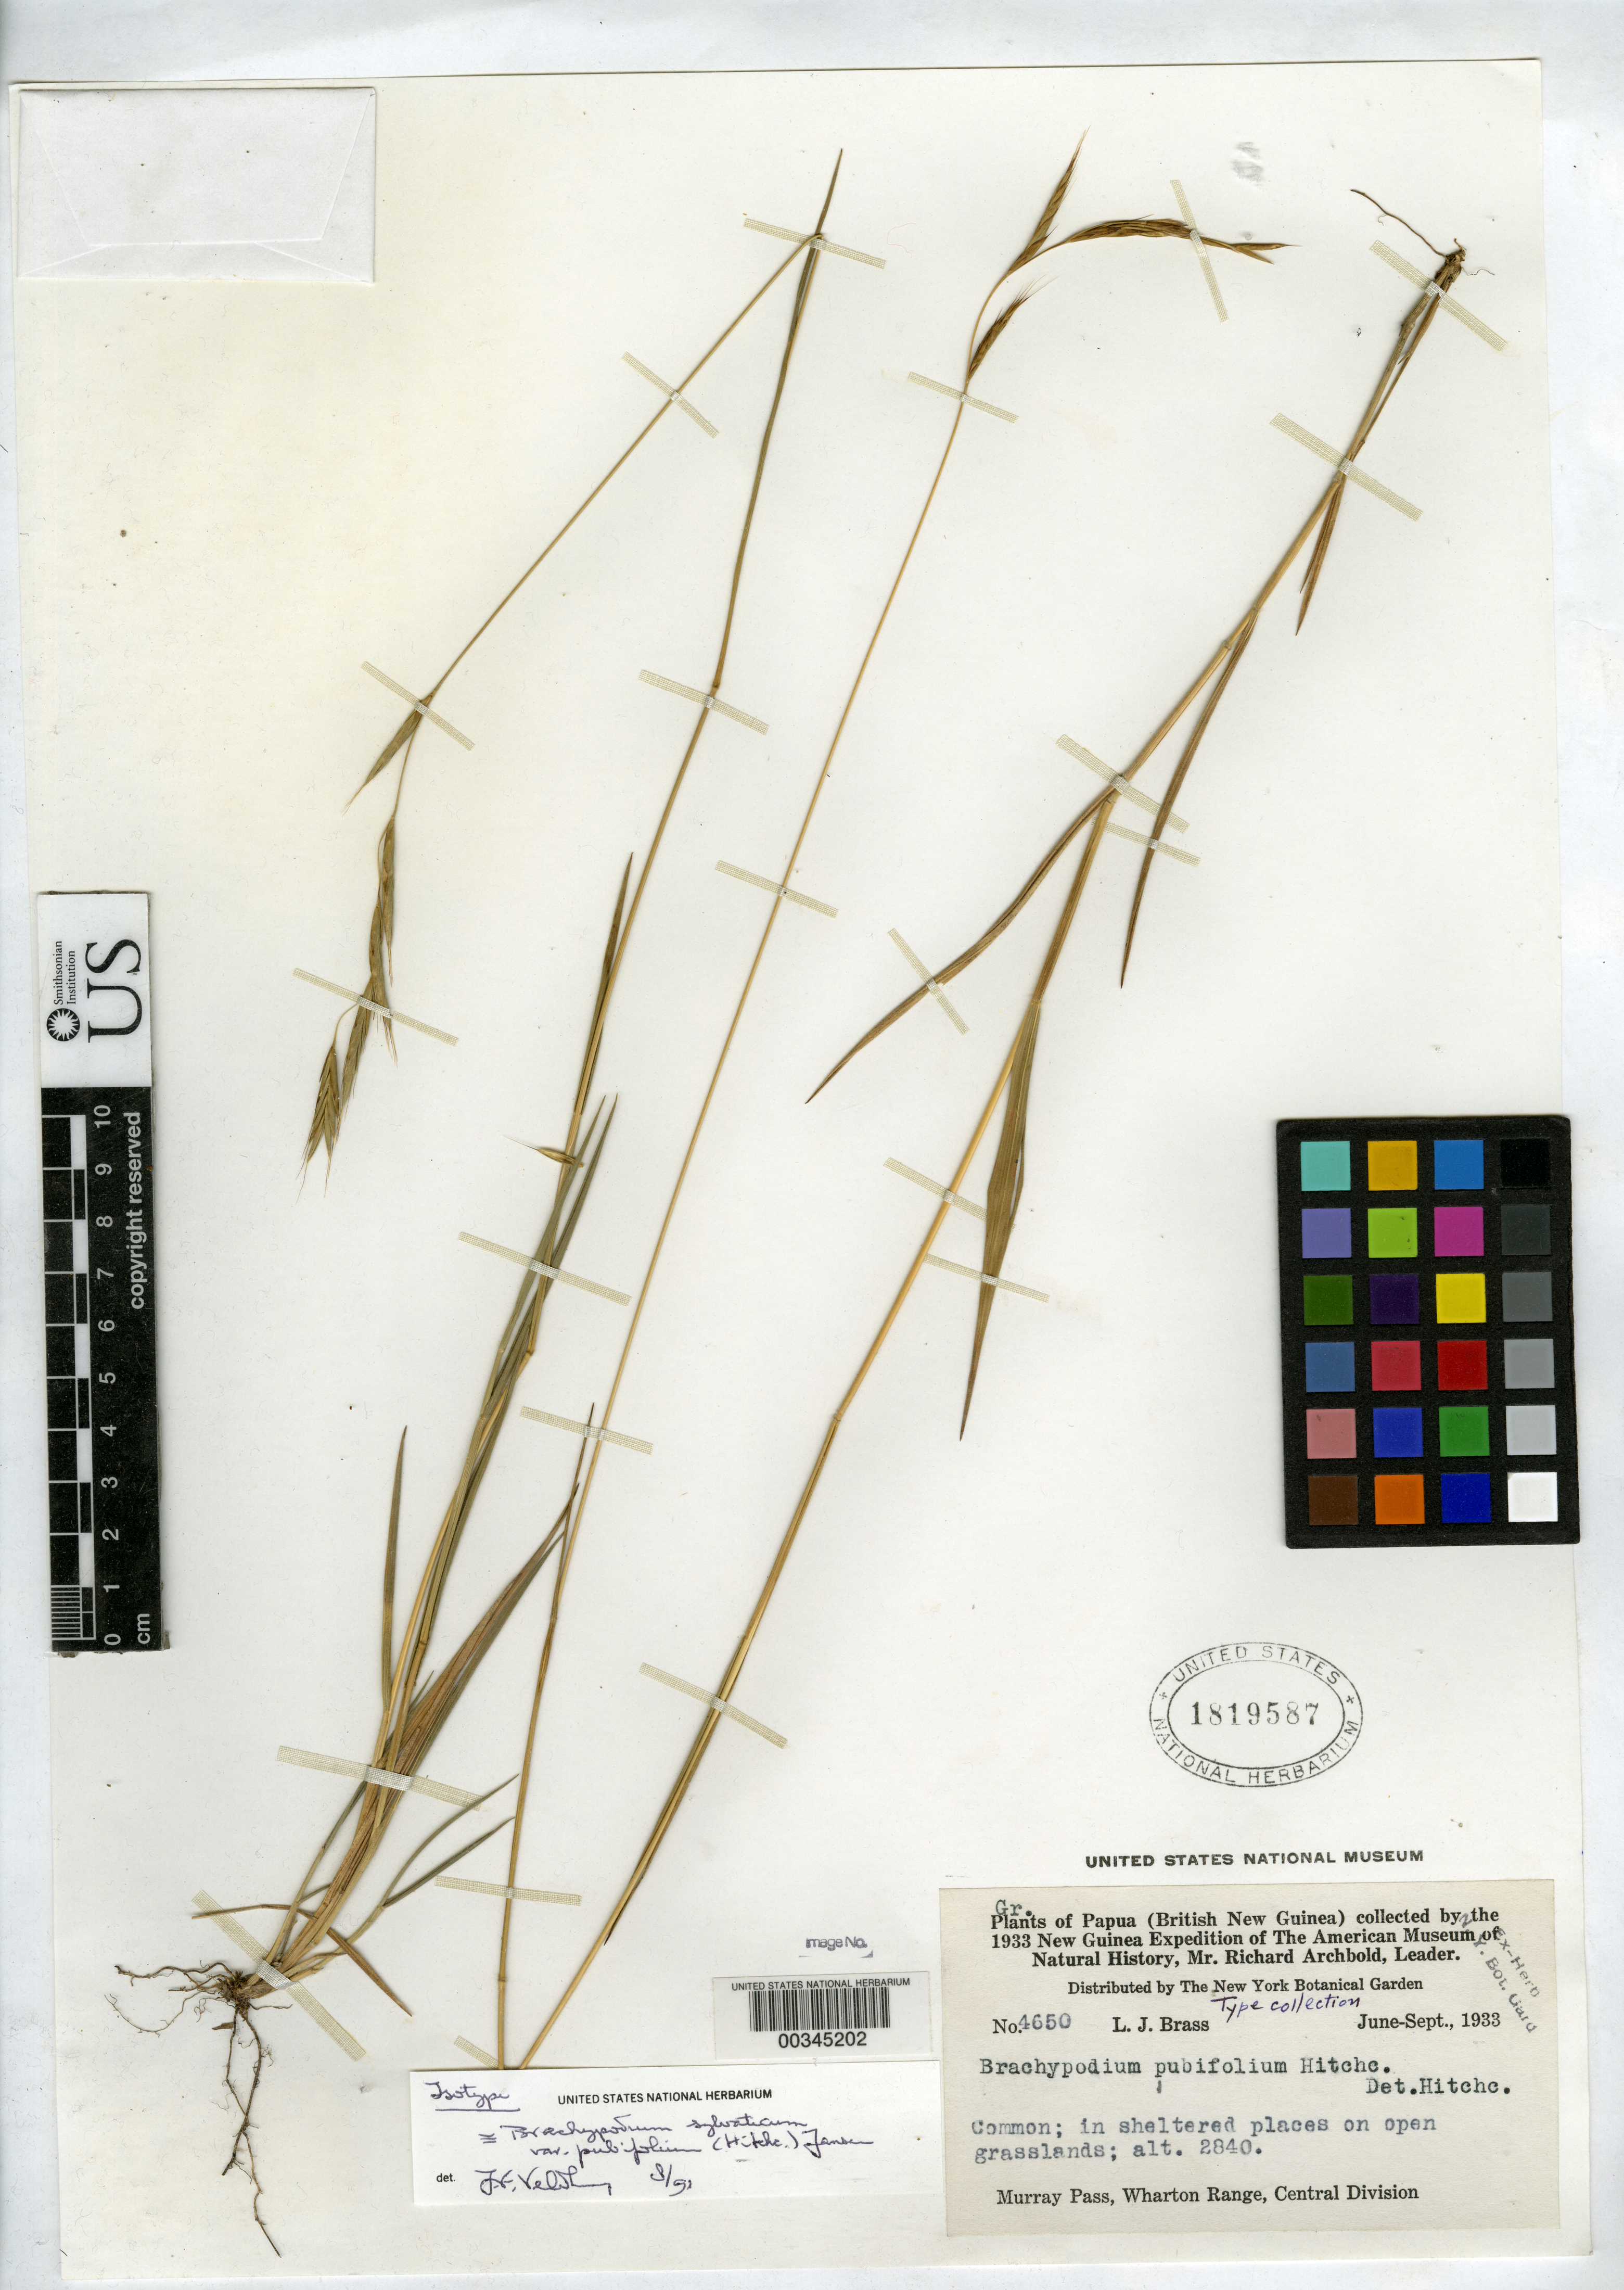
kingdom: Plantae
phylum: Tracheophyta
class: Liliopsida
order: Poales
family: Poaceae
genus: Brachypodium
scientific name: Brachypodium pubifolium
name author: Hitchc.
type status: Isotype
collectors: L. J. Brass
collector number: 4650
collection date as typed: Jun 1933 to -- Sep 1933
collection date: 1933-06/1933-09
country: Papua New Guinea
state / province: Central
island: New Guinea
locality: Murray Pass, Wharton Range.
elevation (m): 2840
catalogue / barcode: US 1819587